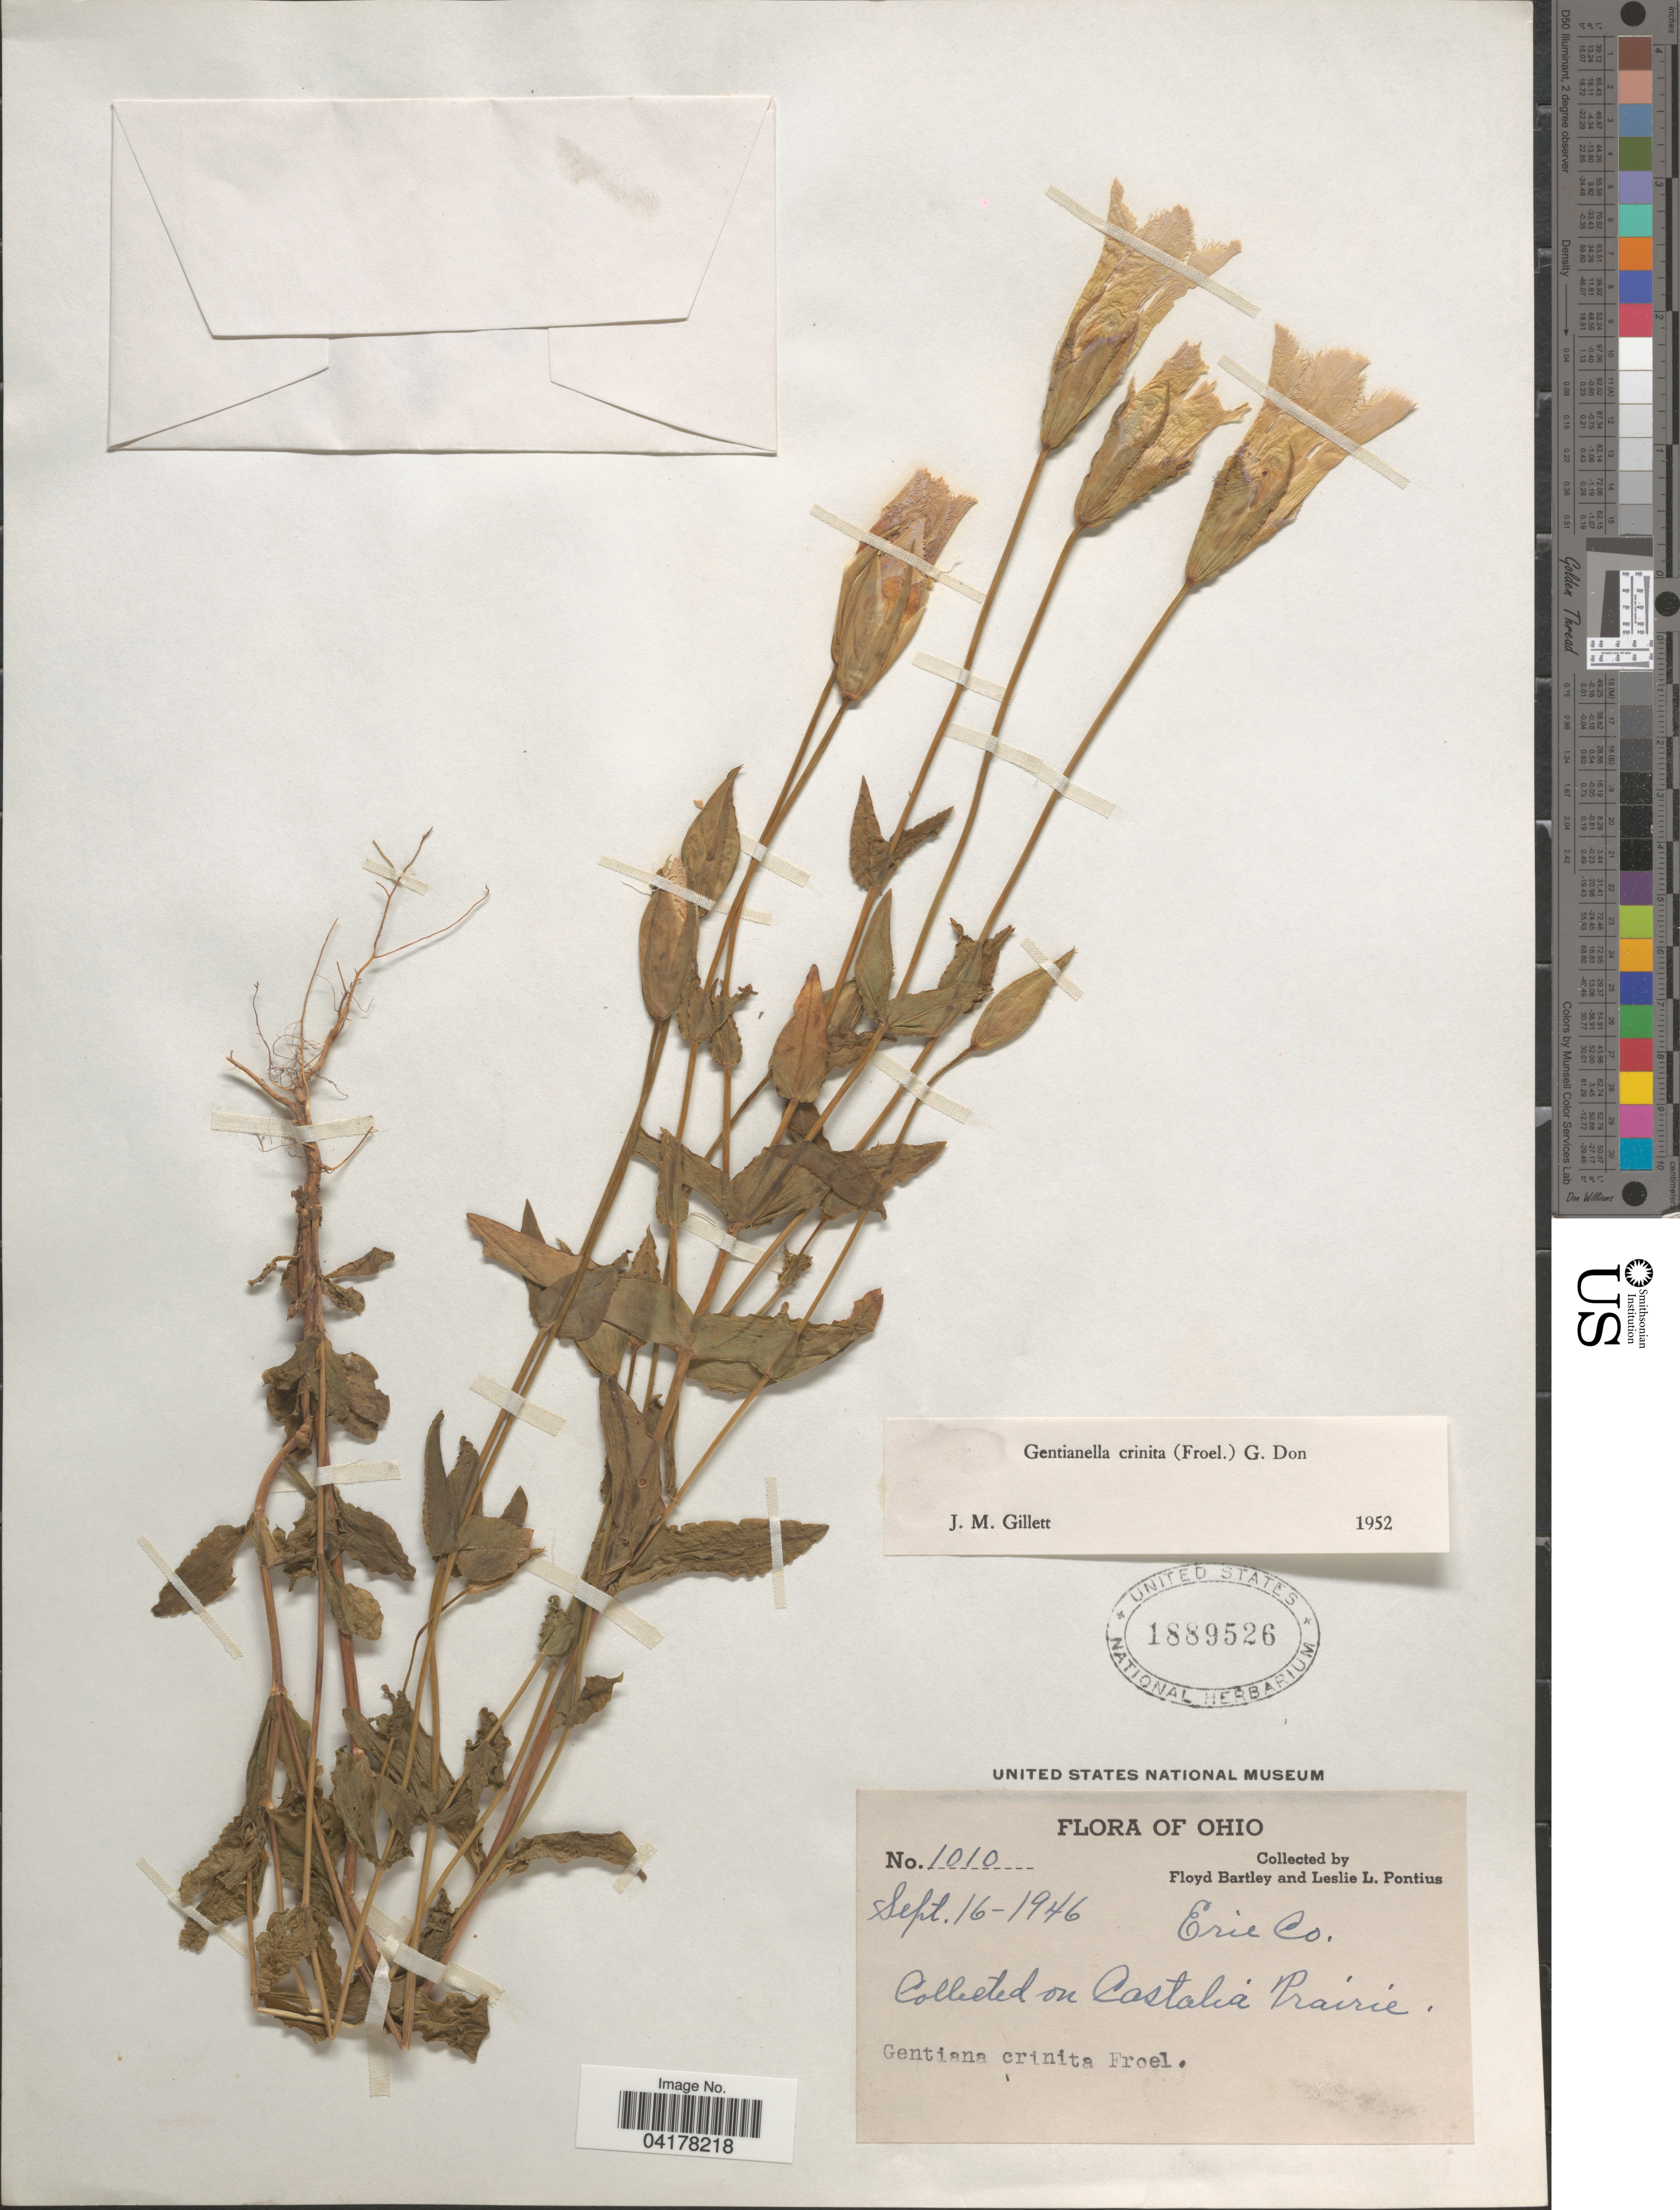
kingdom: Plantae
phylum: Tracheophyta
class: Magnoliopsida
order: Gentianales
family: Gentianaceae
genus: Gentianella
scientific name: Gentianella crinita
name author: (Froel.) G. Don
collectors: F. Bartley & L. Pontius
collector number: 1010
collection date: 1946-09-16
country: United States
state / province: Ohio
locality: Eric Co. On Castalia Prairie.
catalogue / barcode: US 1889526